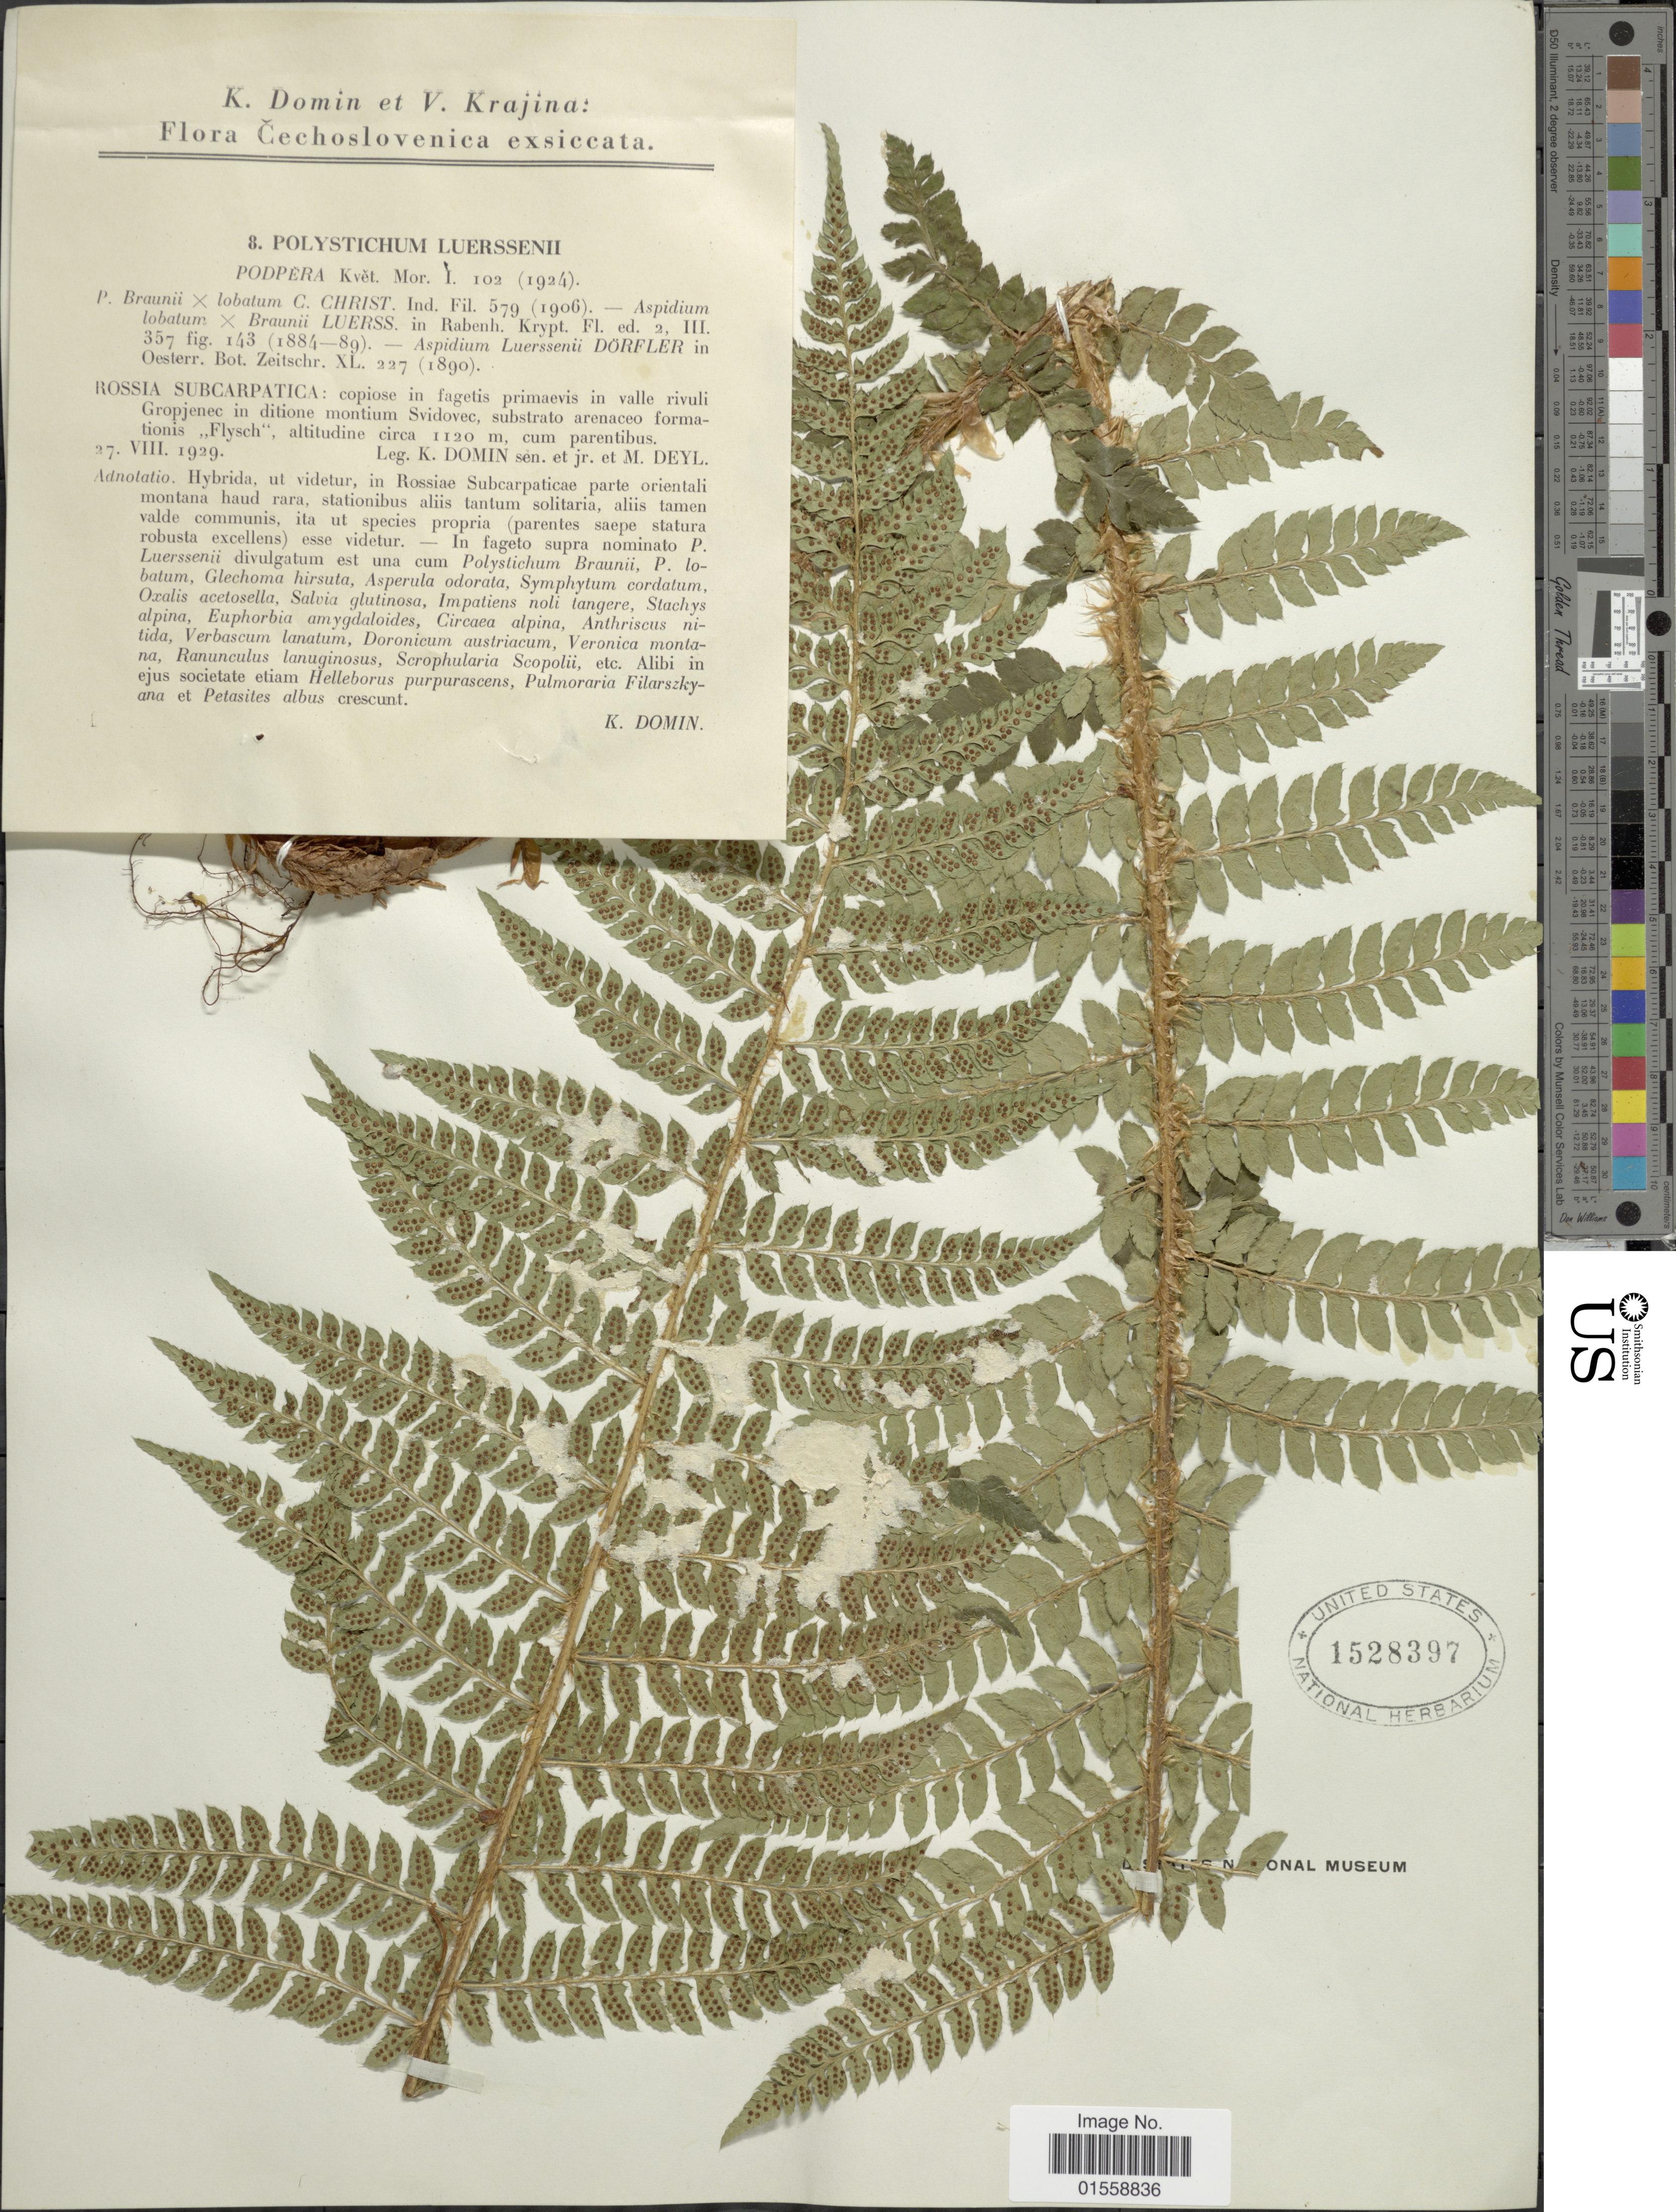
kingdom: Plantae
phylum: Tracheophyta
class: Polypodiopsida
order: Polypodiales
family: Dryopteridaceae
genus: Polystichum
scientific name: Polystichum x luerssenii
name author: (Dörfl.) Hahne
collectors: K. Domin & M. Deyl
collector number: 8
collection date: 1929-08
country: Ukraine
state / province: Zakarpattya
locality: Rossia Subcarpatica: copiose in fagetis primaevis in valle rivuli Gropjenec in ditione montium Svidovec, substrato arenaceo formationis "Flysch".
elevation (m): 1120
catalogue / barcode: US 1528397